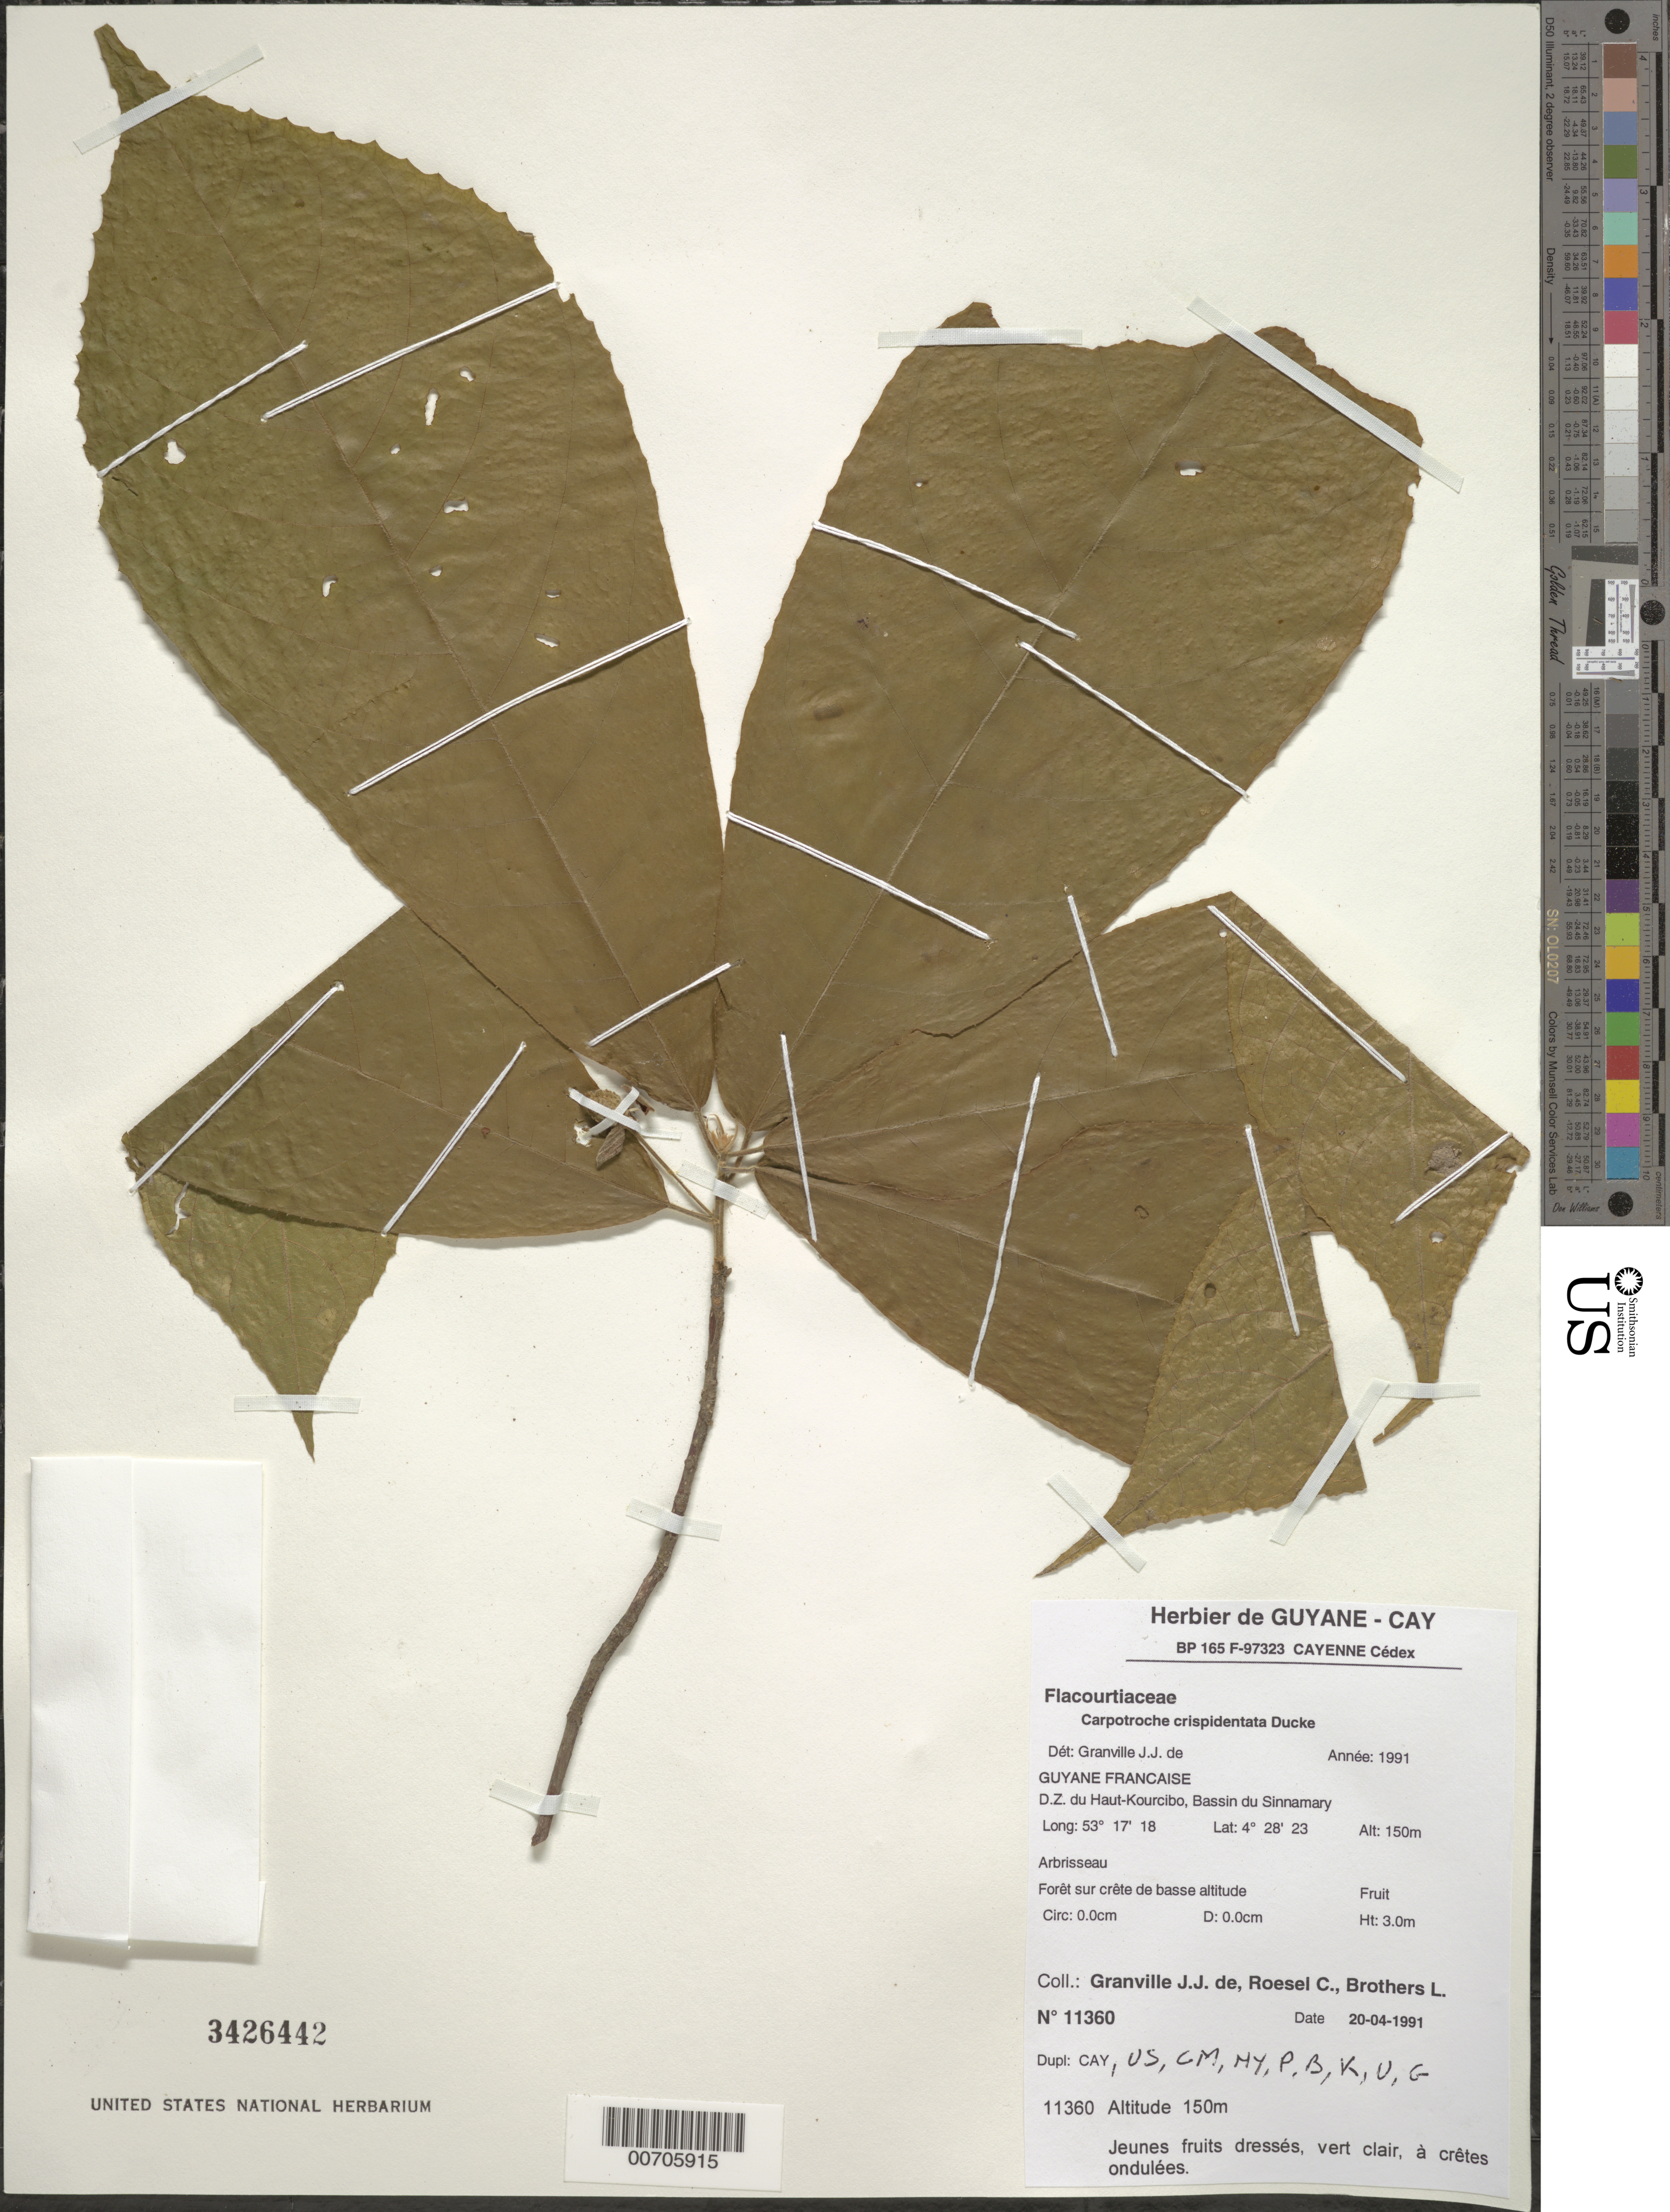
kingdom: Plantae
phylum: Tracheophyta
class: Magnoliopsida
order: Malpighiales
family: Achariaceae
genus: Carpotroche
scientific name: Carpotroche crispidentata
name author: Ducke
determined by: Granville, J. J. de, (CAY), Institut de Recherche pour le Developpement (IRD) (FRENCH GUIANA)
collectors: J.-J. de Granville, C. S. Roesel & L. Brothers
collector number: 11360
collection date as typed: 20-Apr-91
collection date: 1991-04-20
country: French Guiana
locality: D.Z. du Haut-Kourcibo, Bassin du Sinnamary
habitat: Forêt sur crete de basse altitude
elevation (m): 150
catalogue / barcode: US 3426442